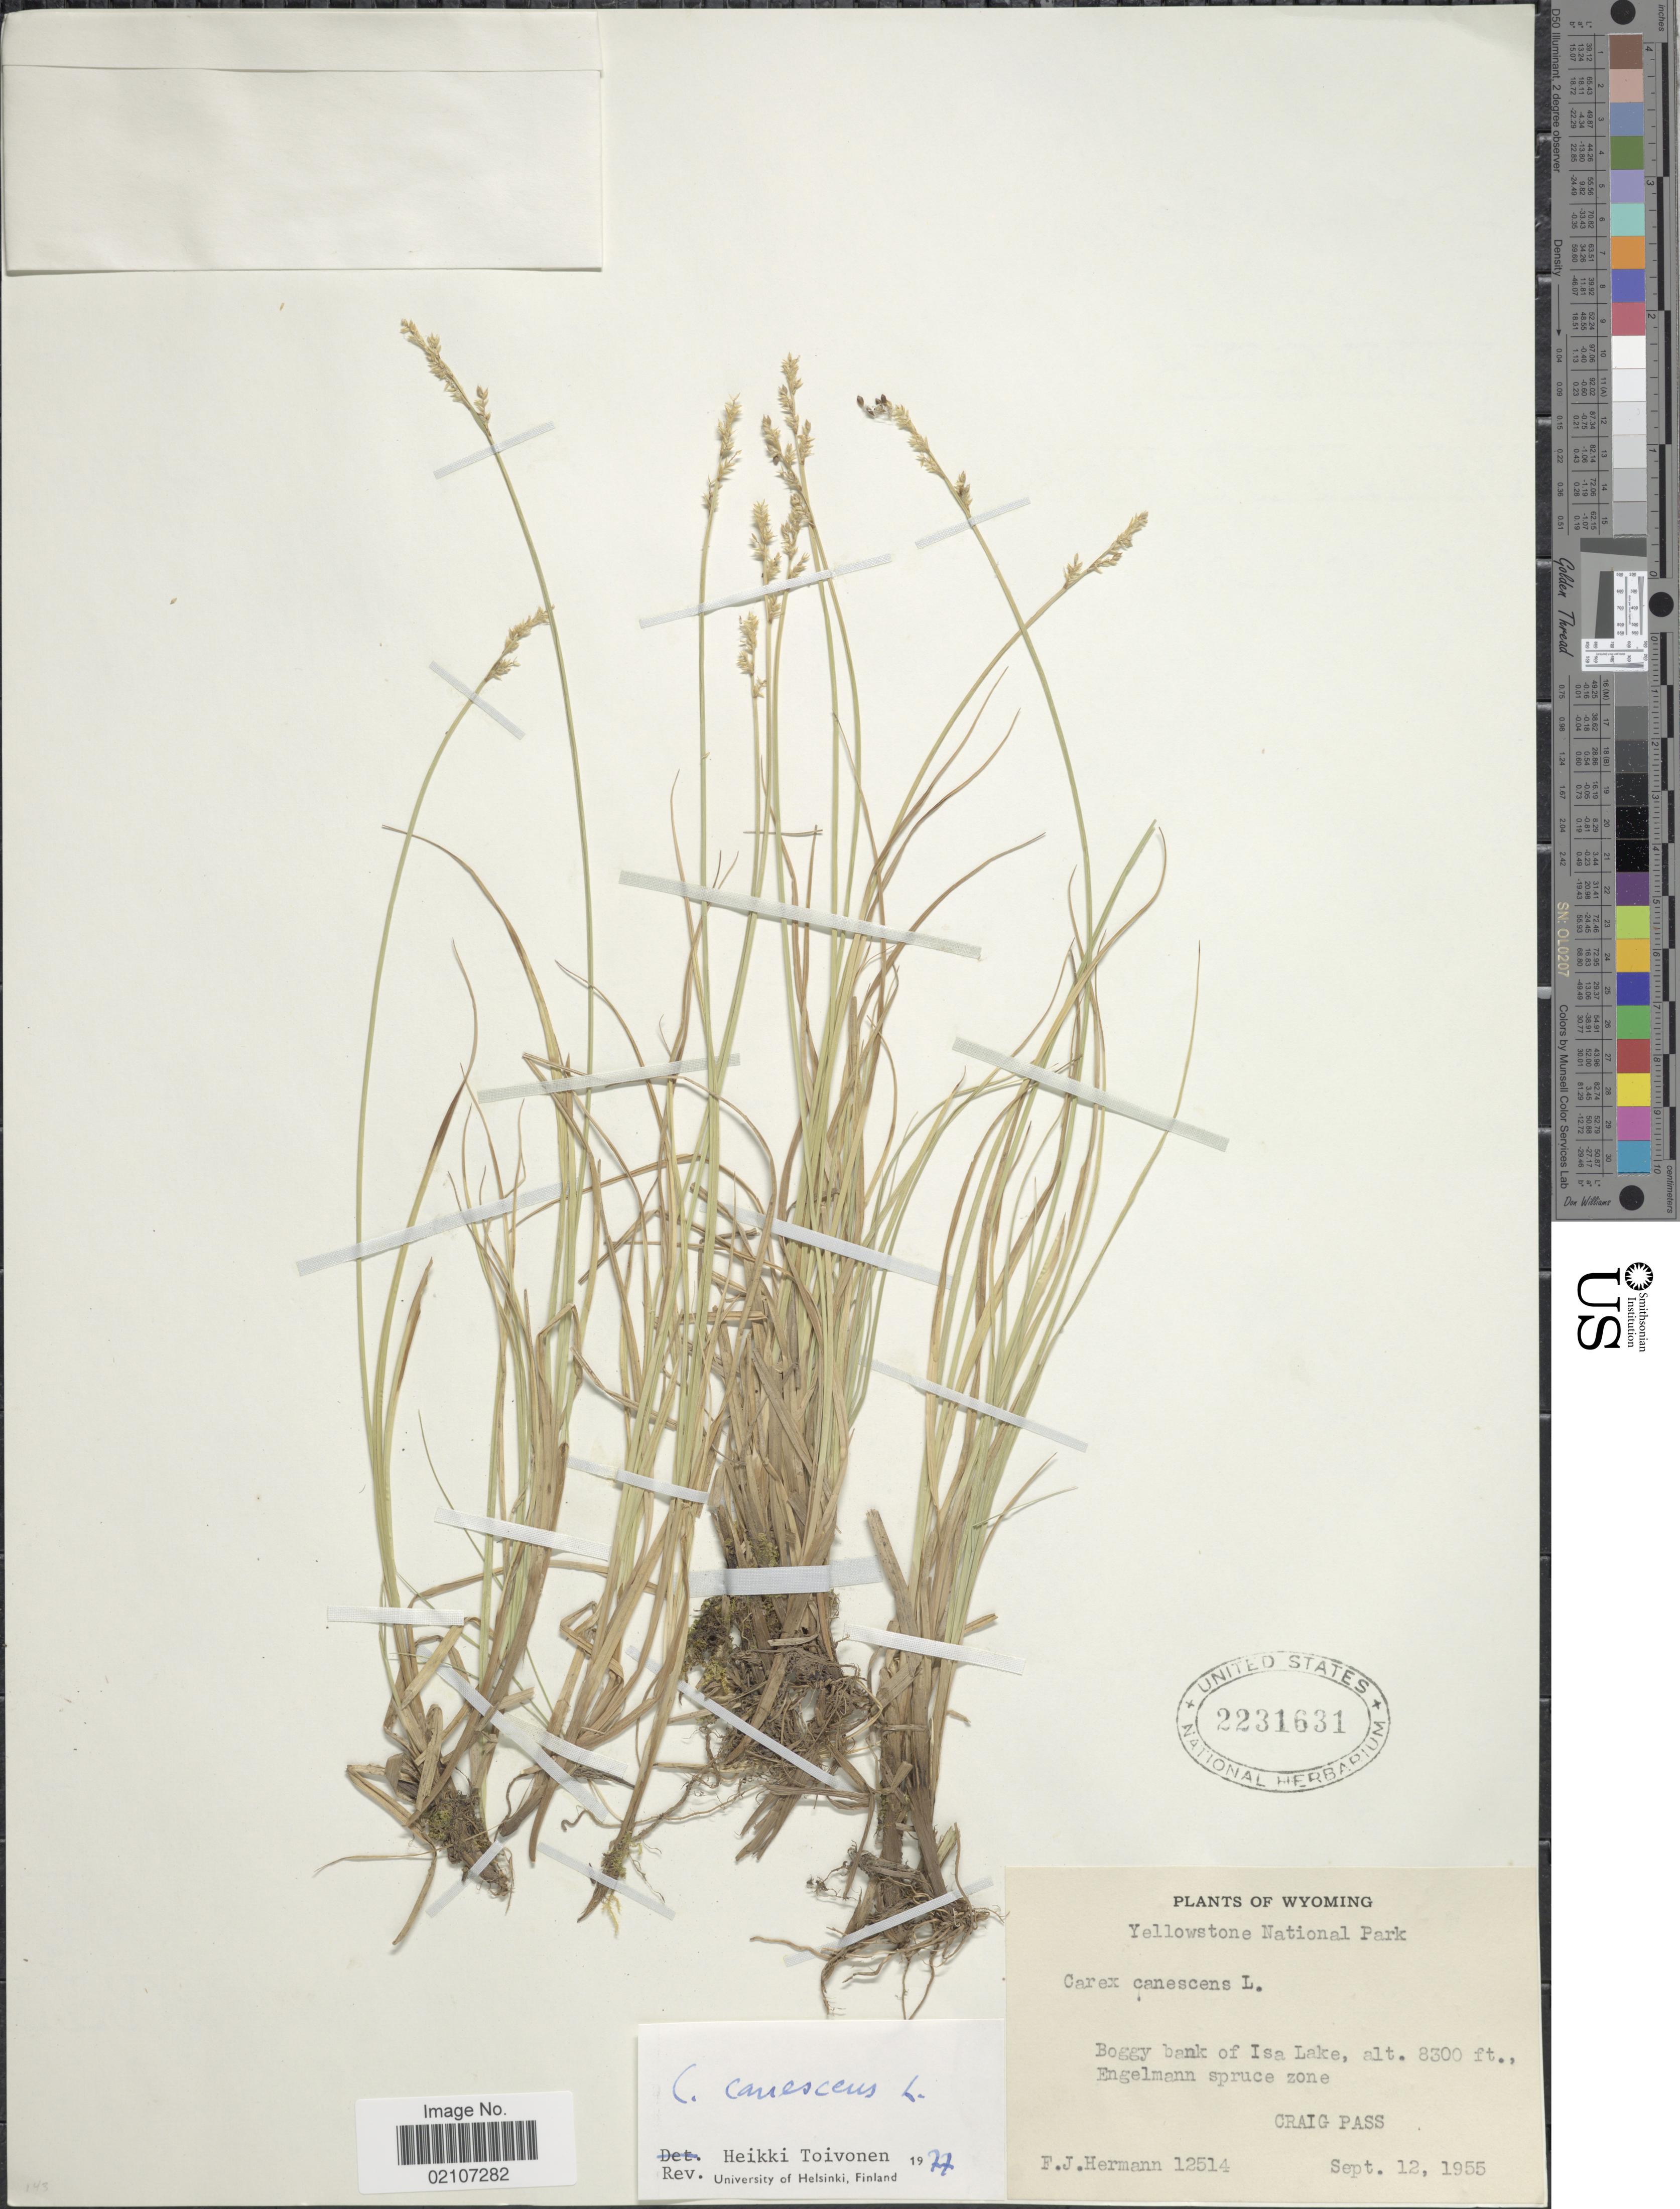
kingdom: Plantae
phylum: Tracheophyta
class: Liliopsida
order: Poales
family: Cyperaceae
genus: Carex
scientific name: Carex canescens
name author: L.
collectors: F. J. Hermann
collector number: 12514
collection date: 1955-09-12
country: United States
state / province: Wyoming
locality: Boggy bank of Isa Lake, Engelmann spruce zone. Craig Pass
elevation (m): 2530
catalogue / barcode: US 2231631